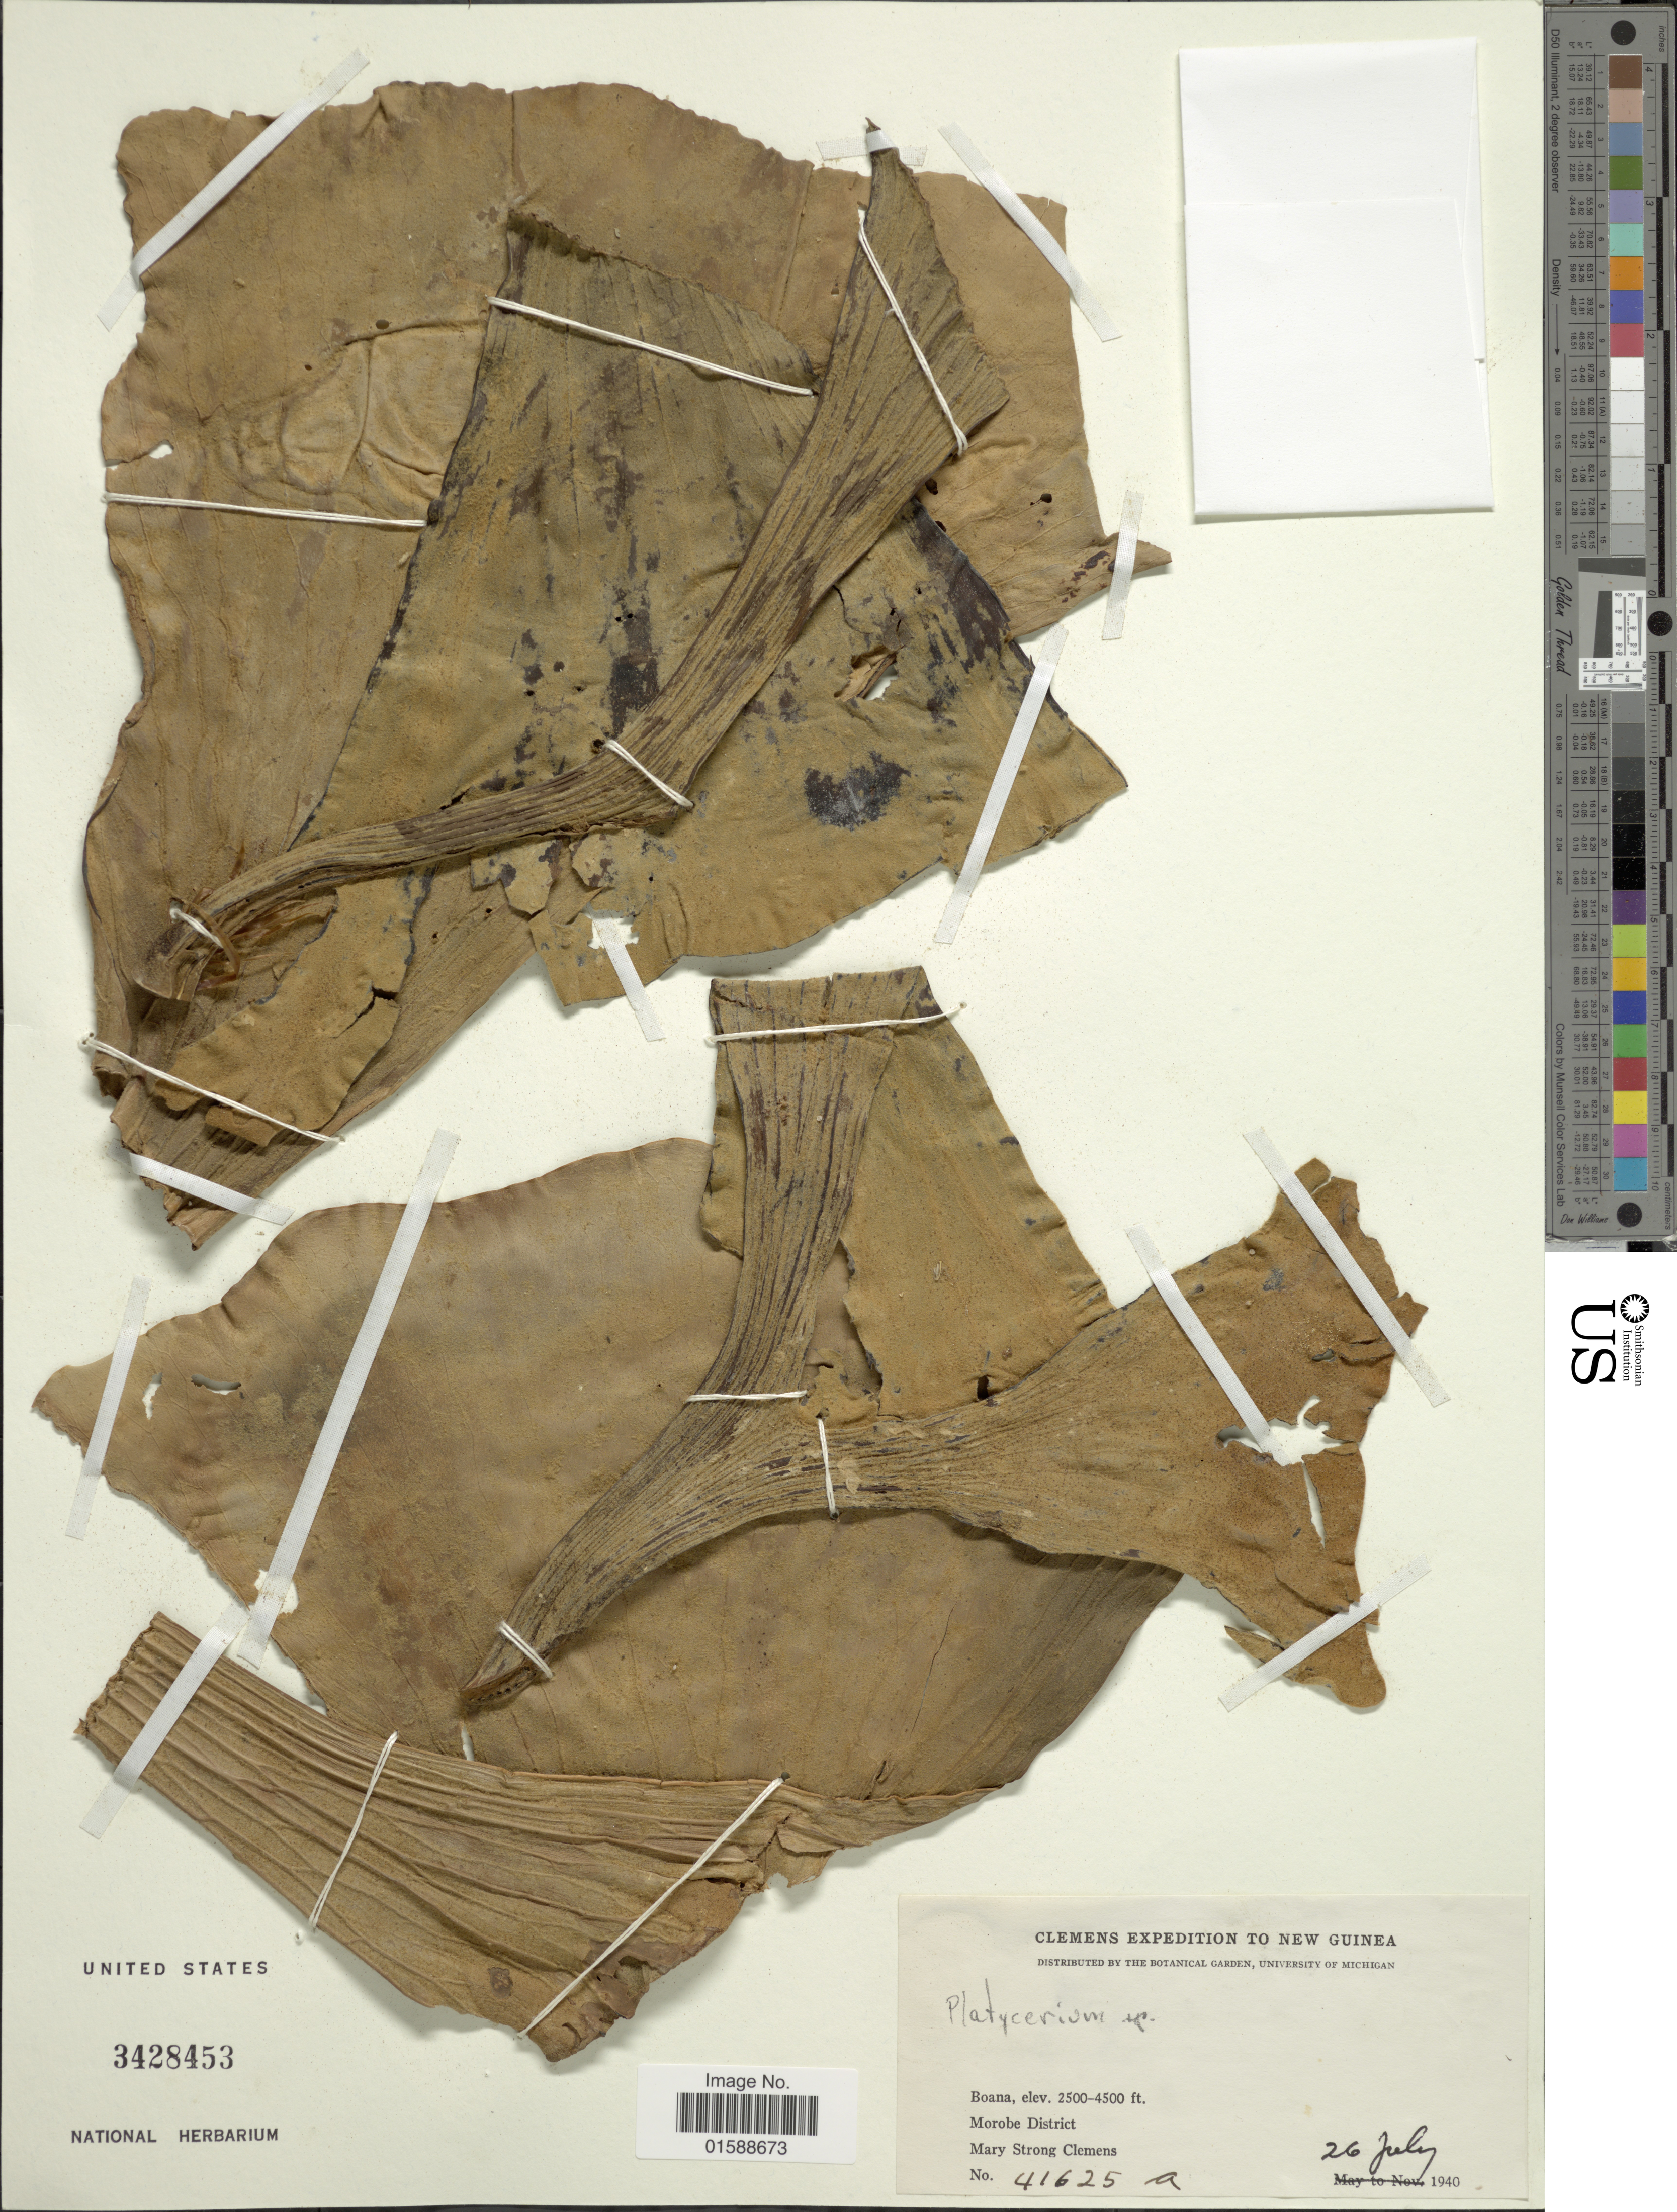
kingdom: Plantae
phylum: Tracheophyta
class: Polypodiopsida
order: Polypodiales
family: Polypodiaceae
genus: Platycerium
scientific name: Platycerium sp.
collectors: M. S. Clemens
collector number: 41625a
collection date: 1940-07-26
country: Papua New Guinea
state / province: Morobe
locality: New Guinea, Boana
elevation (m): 762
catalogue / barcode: US 3428453